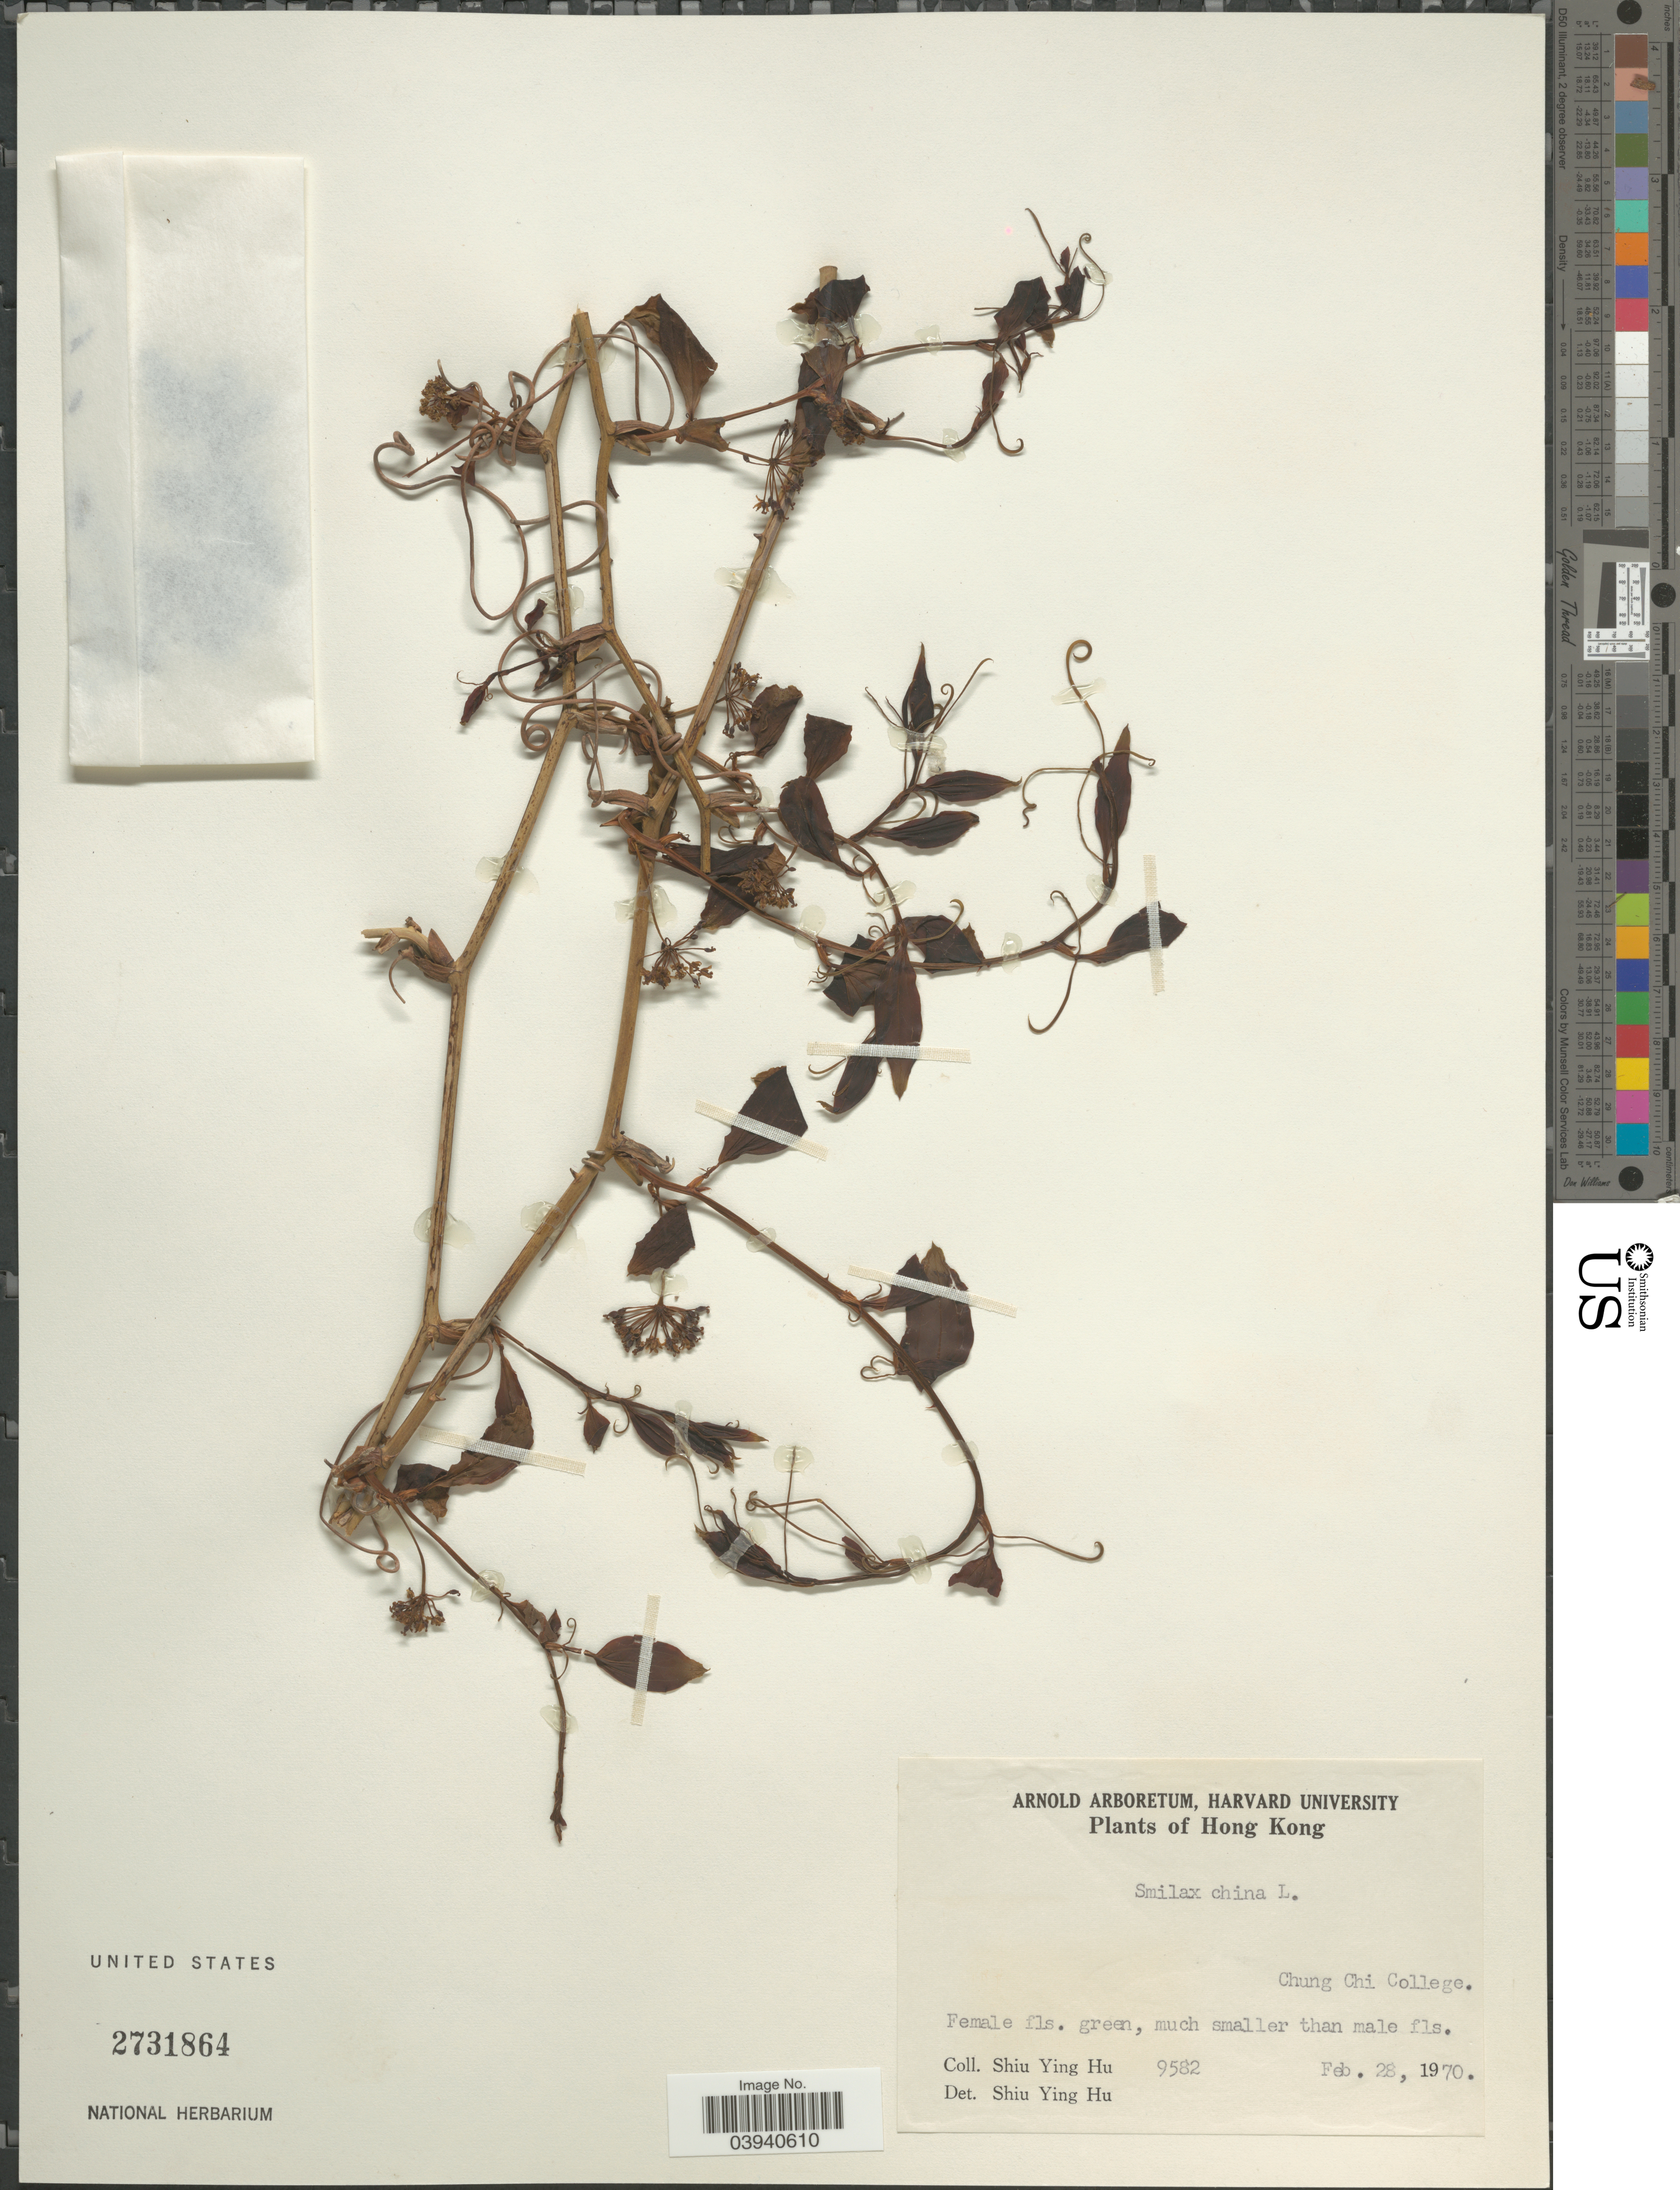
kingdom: Plantae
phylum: Tracheophyta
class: Liliopsida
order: Liliales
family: Smilacaceae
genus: Smilax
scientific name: Smilax china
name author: L.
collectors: S. Y. Hu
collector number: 9582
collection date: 1970-02-28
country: China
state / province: Hong Kong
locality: Chung Chi College.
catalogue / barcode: US 2731864